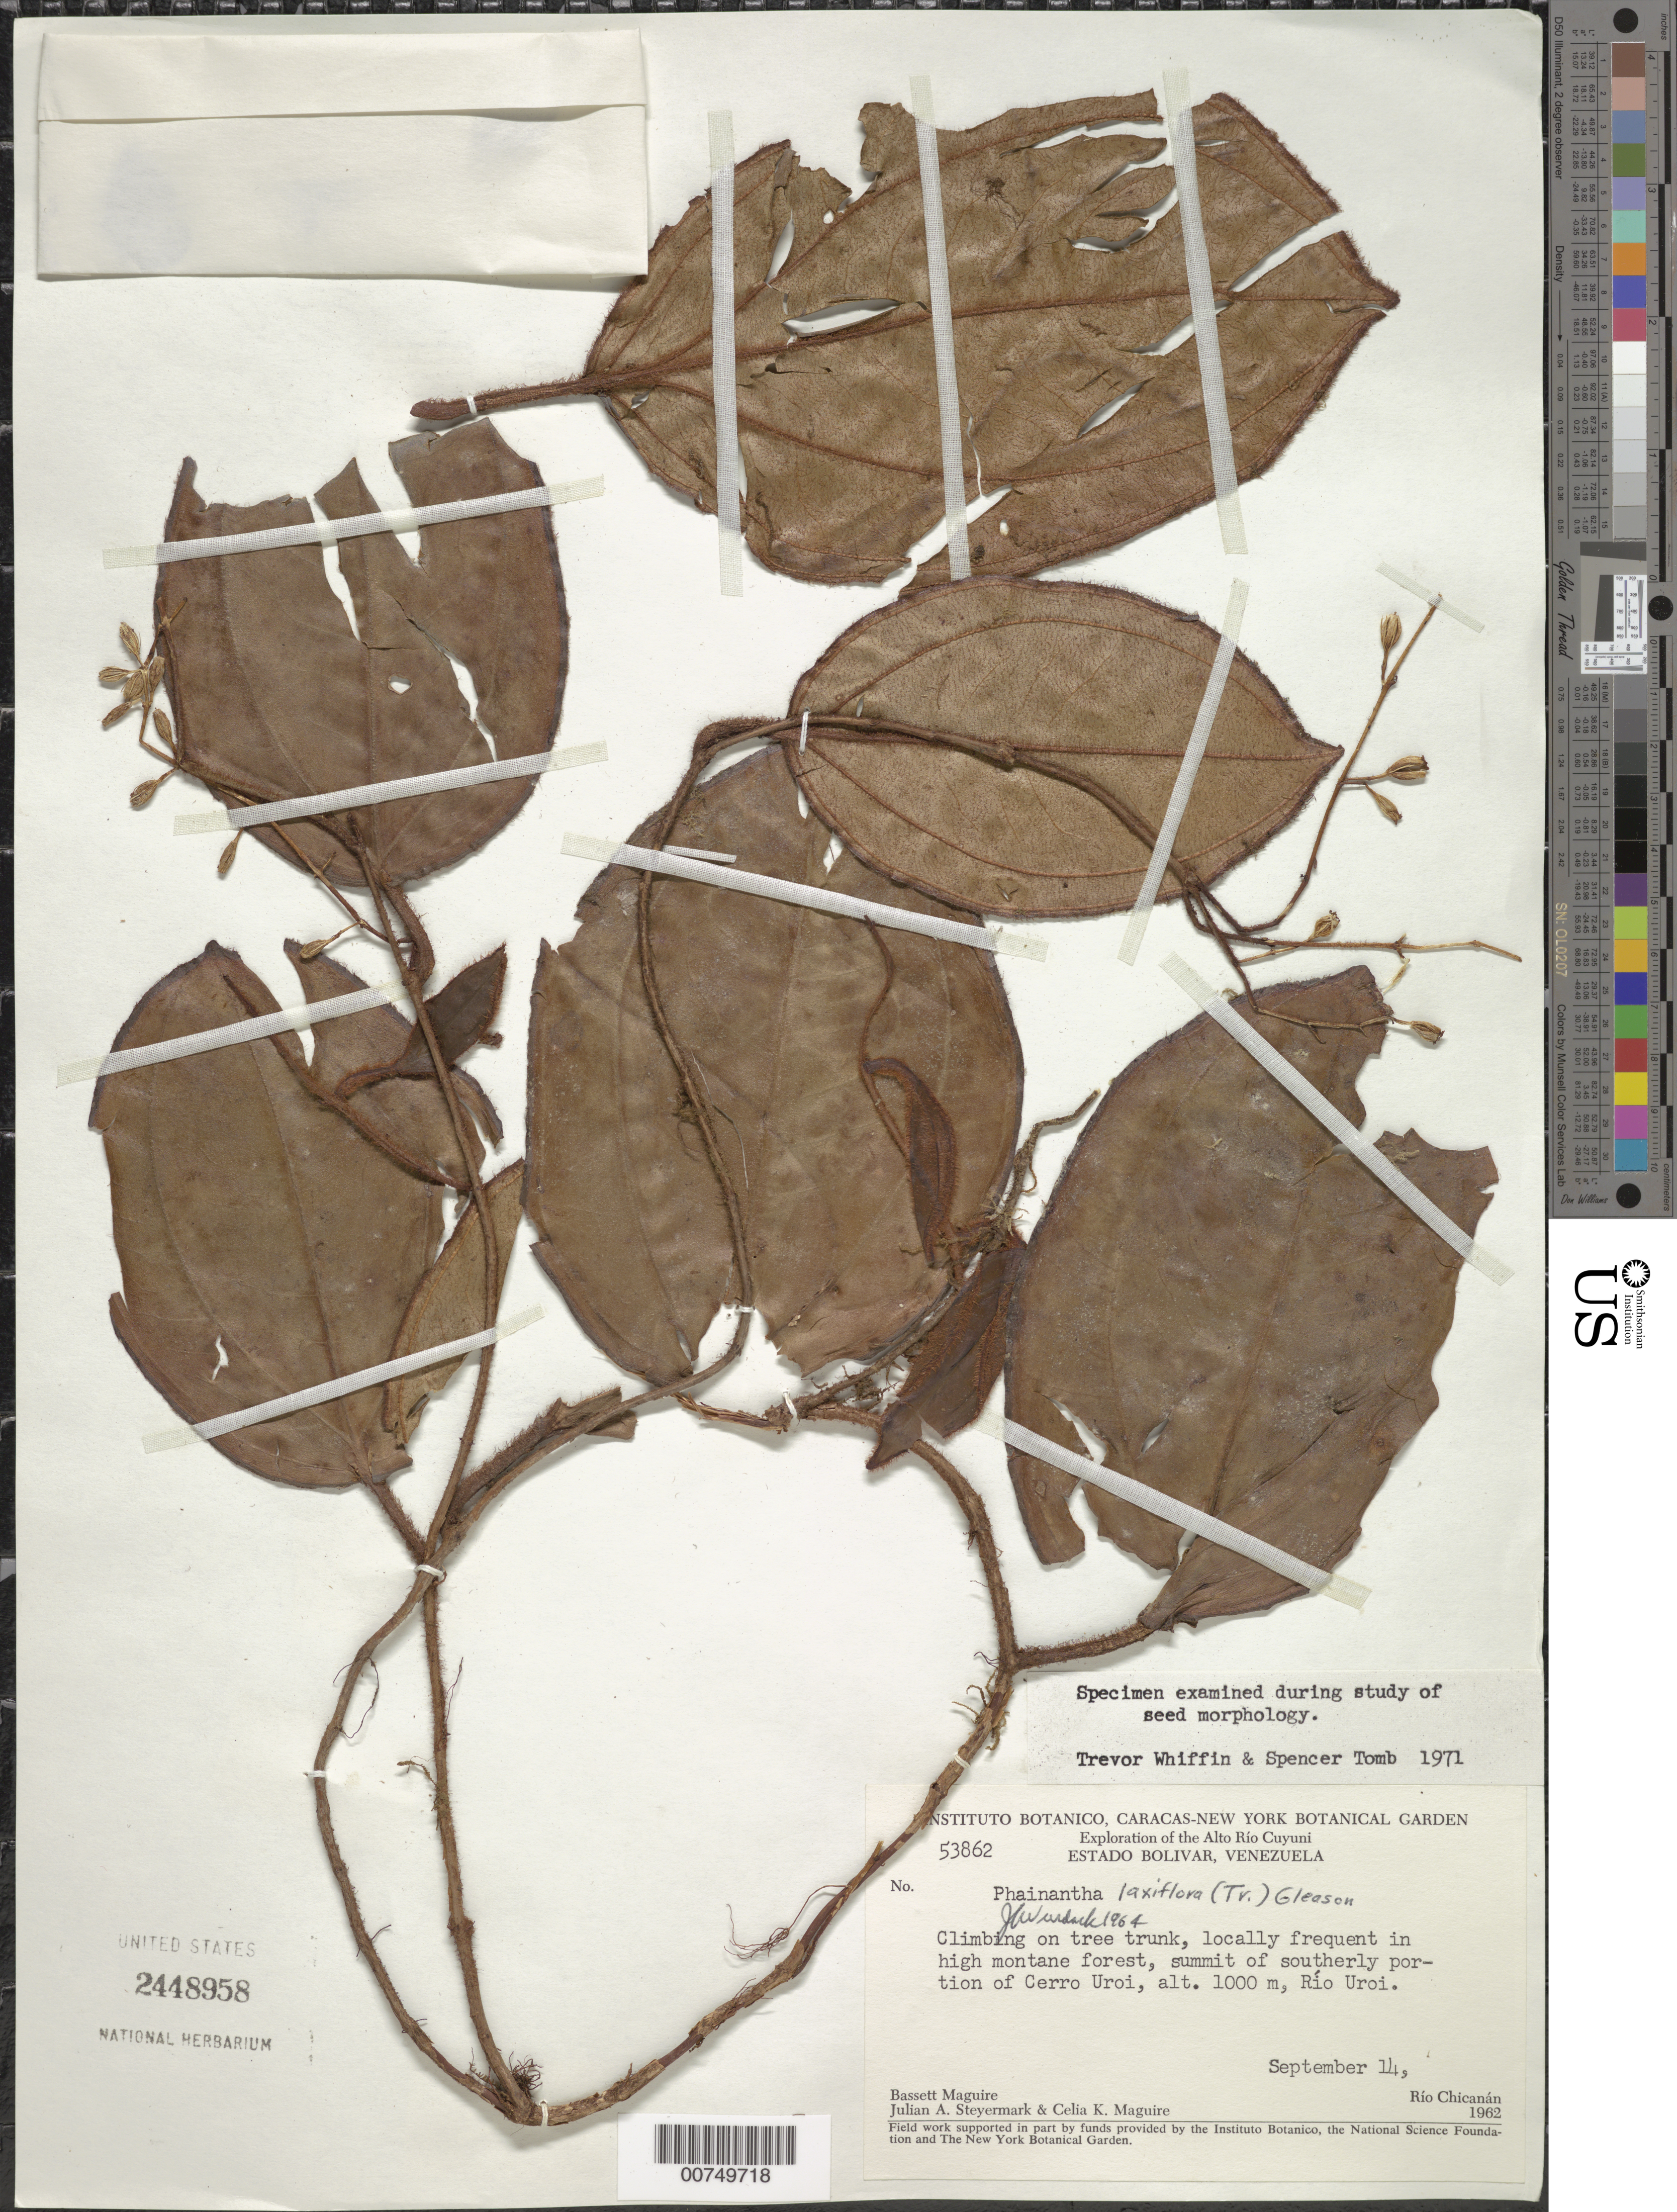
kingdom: Plantae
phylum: Tracheophyta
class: Magnoliopsida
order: Myrtales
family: Melastomataceae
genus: Phainantha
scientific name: Phainantha laxiflora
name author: (Triana) Gleason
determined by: Wurdack, John J., (US), US (UNITED STATES)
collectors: B. Maguire, J. Steyermark & C. K. Maguire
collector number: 53862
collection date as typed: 14-Sep-62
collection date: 1962-09-14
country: Venezuela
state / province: Bolívar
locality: Alto Río Cuyuni, Cerro Uroi, Río Uroi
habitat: High montane forest, summit of cerro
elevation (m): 1000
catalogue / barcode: US 2448958